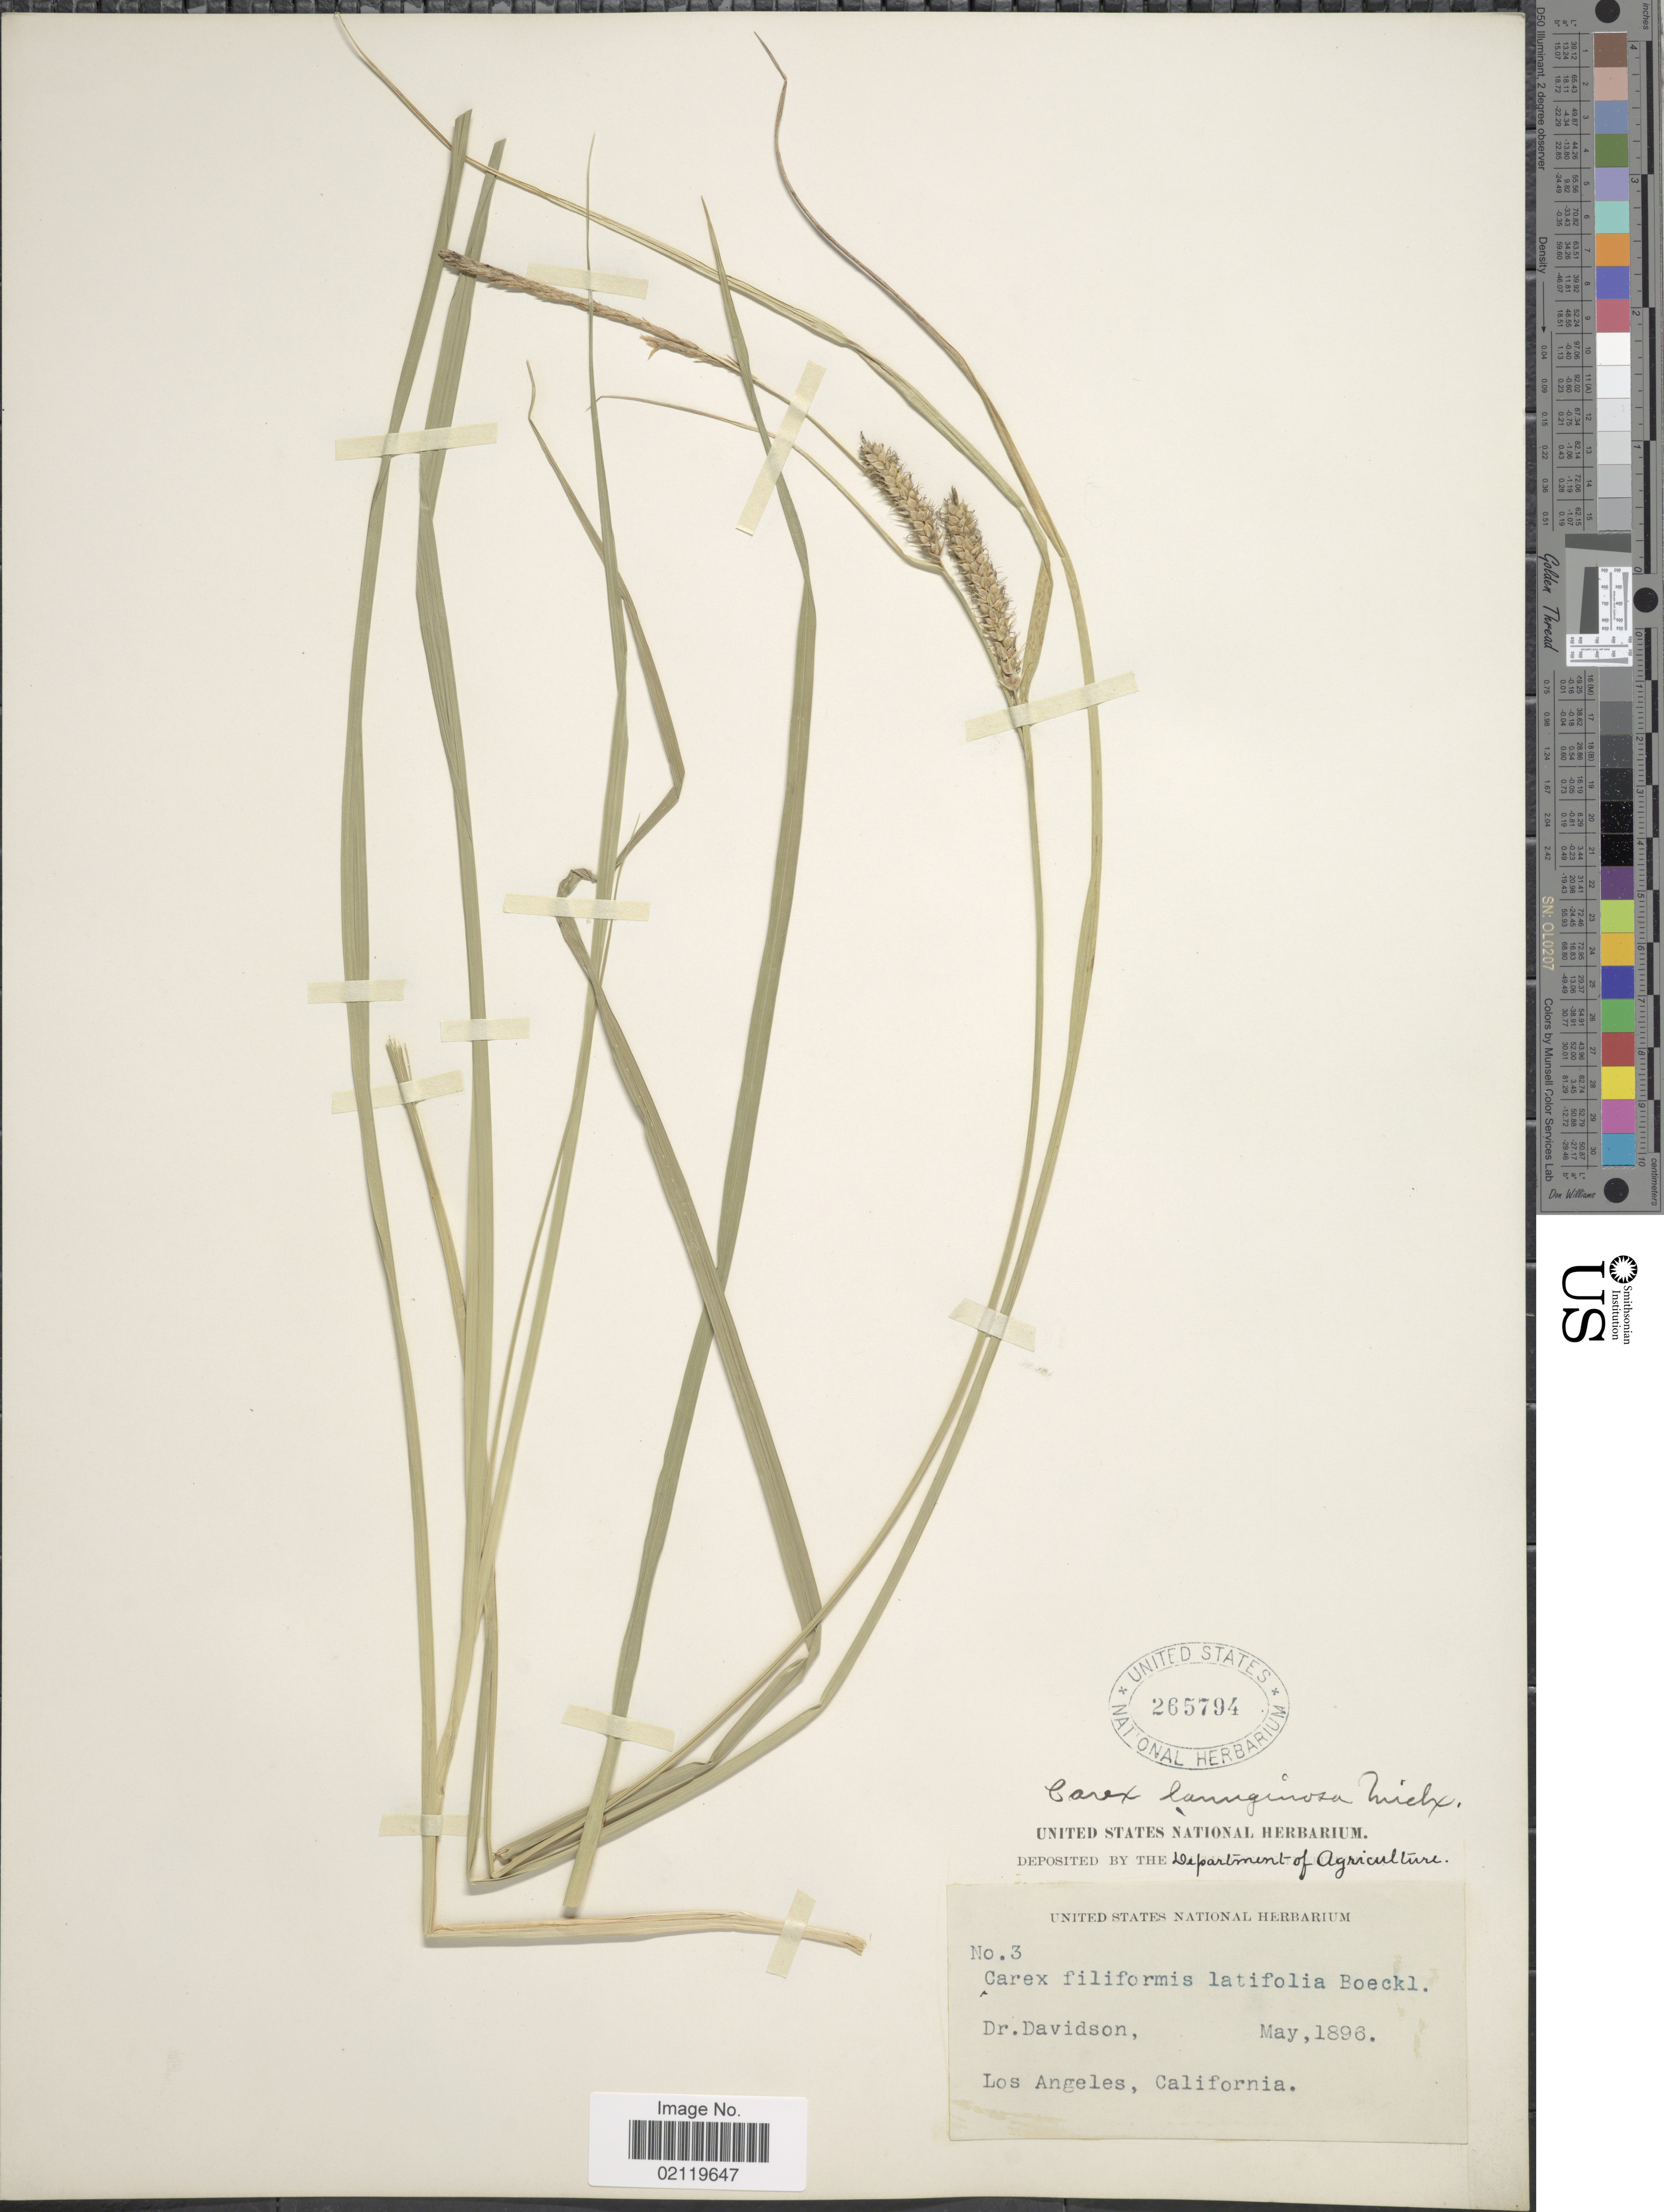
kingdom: Plantae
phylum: Tracheophyta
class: Liliopsida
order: Poales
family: Cyperaceae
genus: Carex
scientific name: Carex pellita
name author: Muhl. ex Willd.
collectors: Davidson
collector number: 3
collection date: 1896-05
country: United States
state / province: California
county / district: Los Angeles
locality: Los Angeles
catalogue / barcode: US 265794